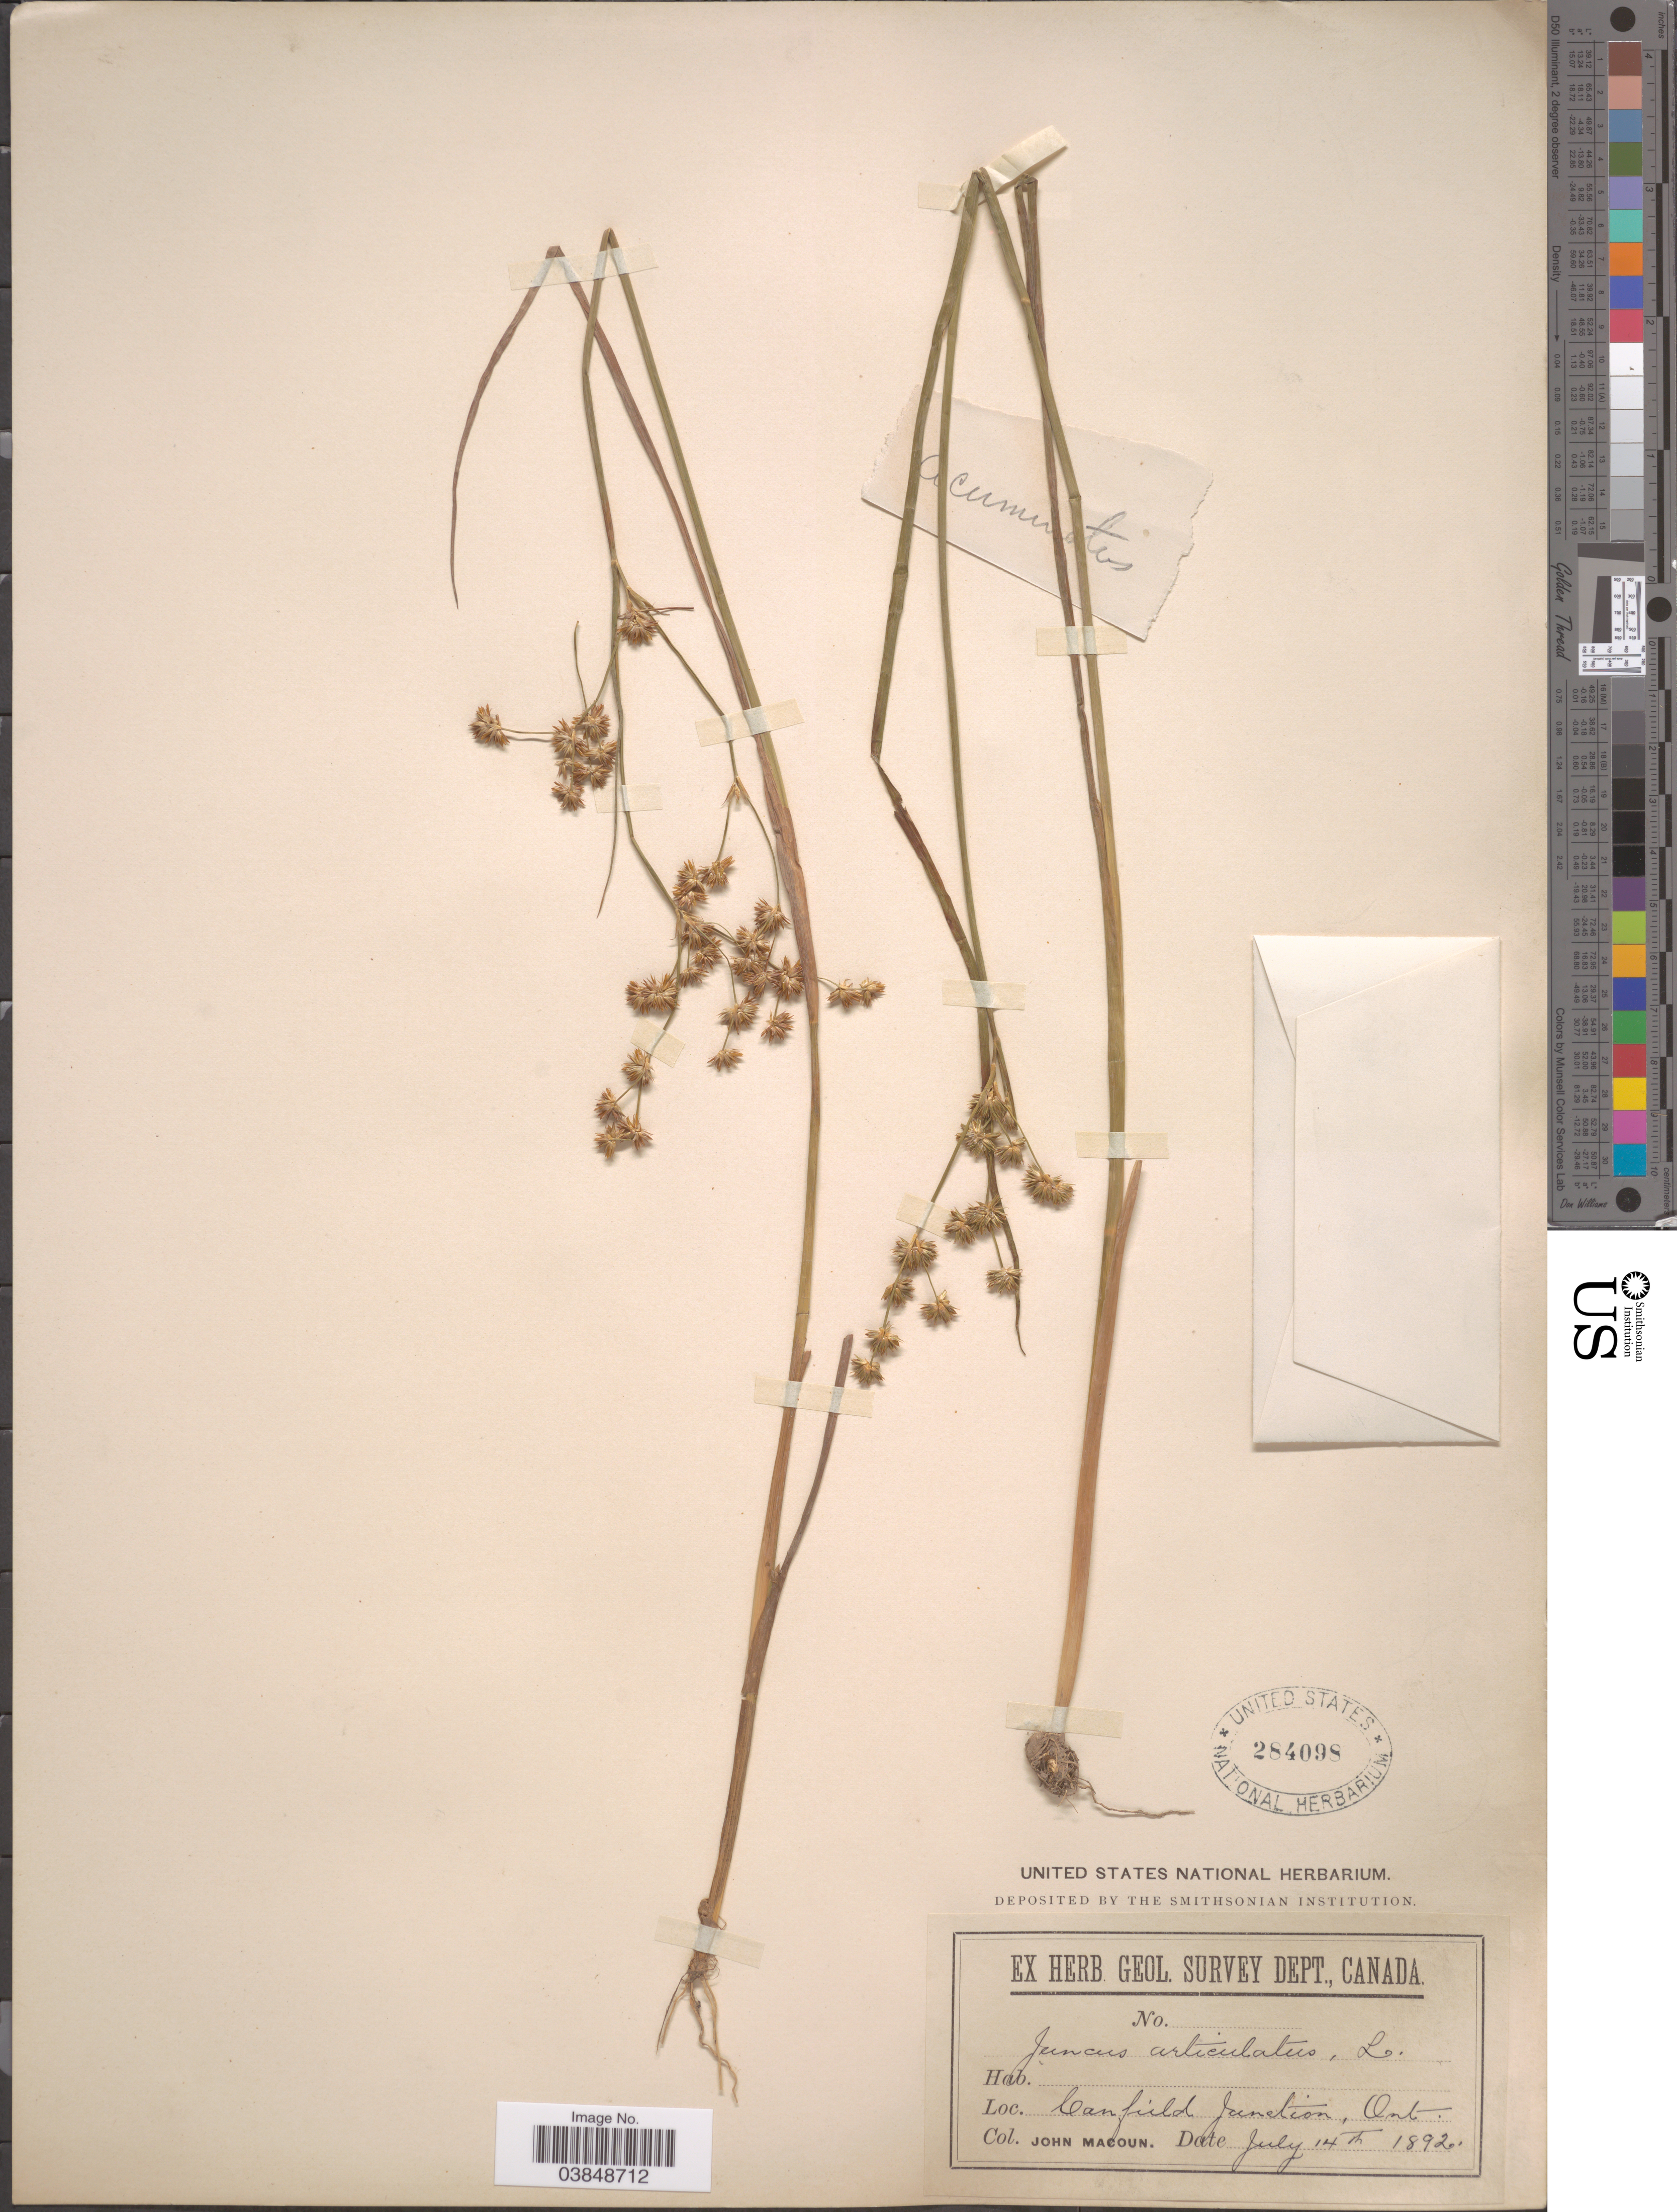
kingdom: Plantae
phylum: Tracheophyta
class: Liliopsida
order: Poales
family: Juncaceae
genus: Juncus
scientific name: Juncus acuminatus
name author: Michx.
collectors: J. Macoun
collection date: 1892-07-14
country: Canada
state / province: Ontario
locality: Canfield Junction.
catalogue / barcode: US 284098